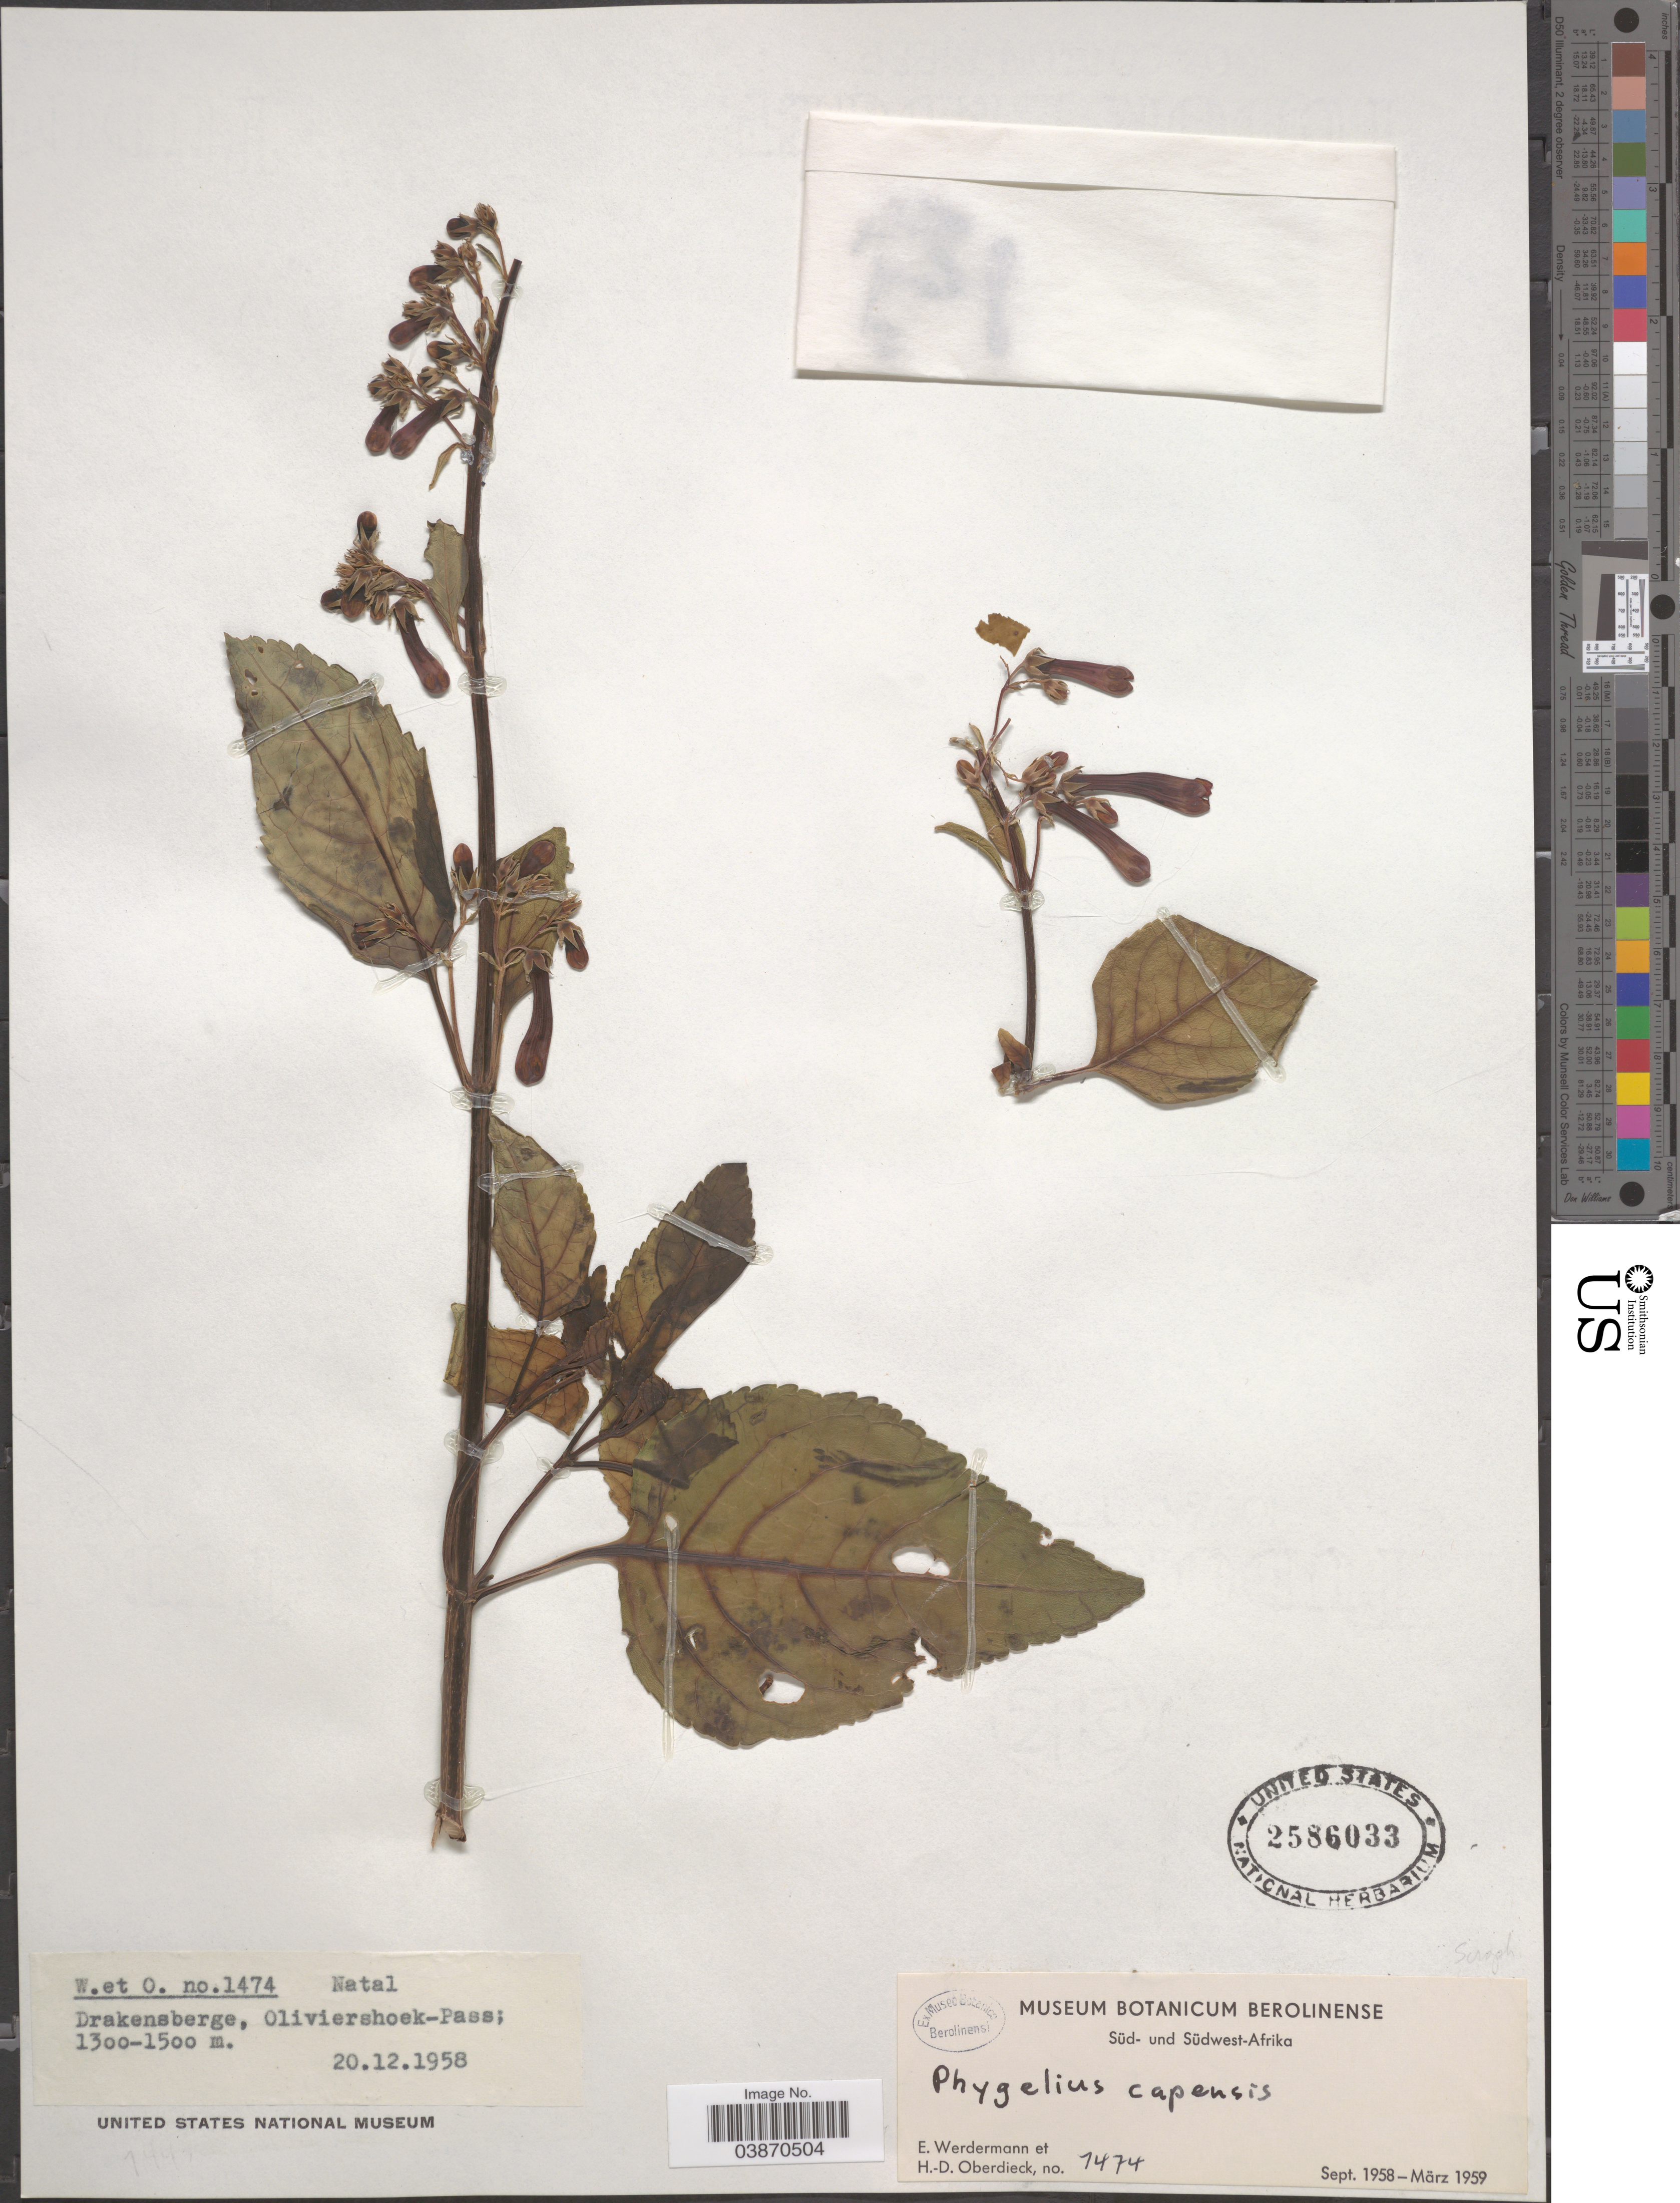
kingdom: Plantae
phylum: Tracheophyta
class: Magnoliopsida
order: Lamiales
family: Scrophulariaceae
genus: Phygelius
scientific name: Phygelius capensis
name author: E. Mey. ex Benth.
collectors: E. Werdermann & H. Oberdieck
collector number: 1474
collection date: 1958-12-20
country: South Africa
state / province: KwaZulu-Natal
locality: Drakensberge, Oliviershoek-Pass. Süd-Afrika.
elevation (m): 1300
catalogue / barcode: US 2586033